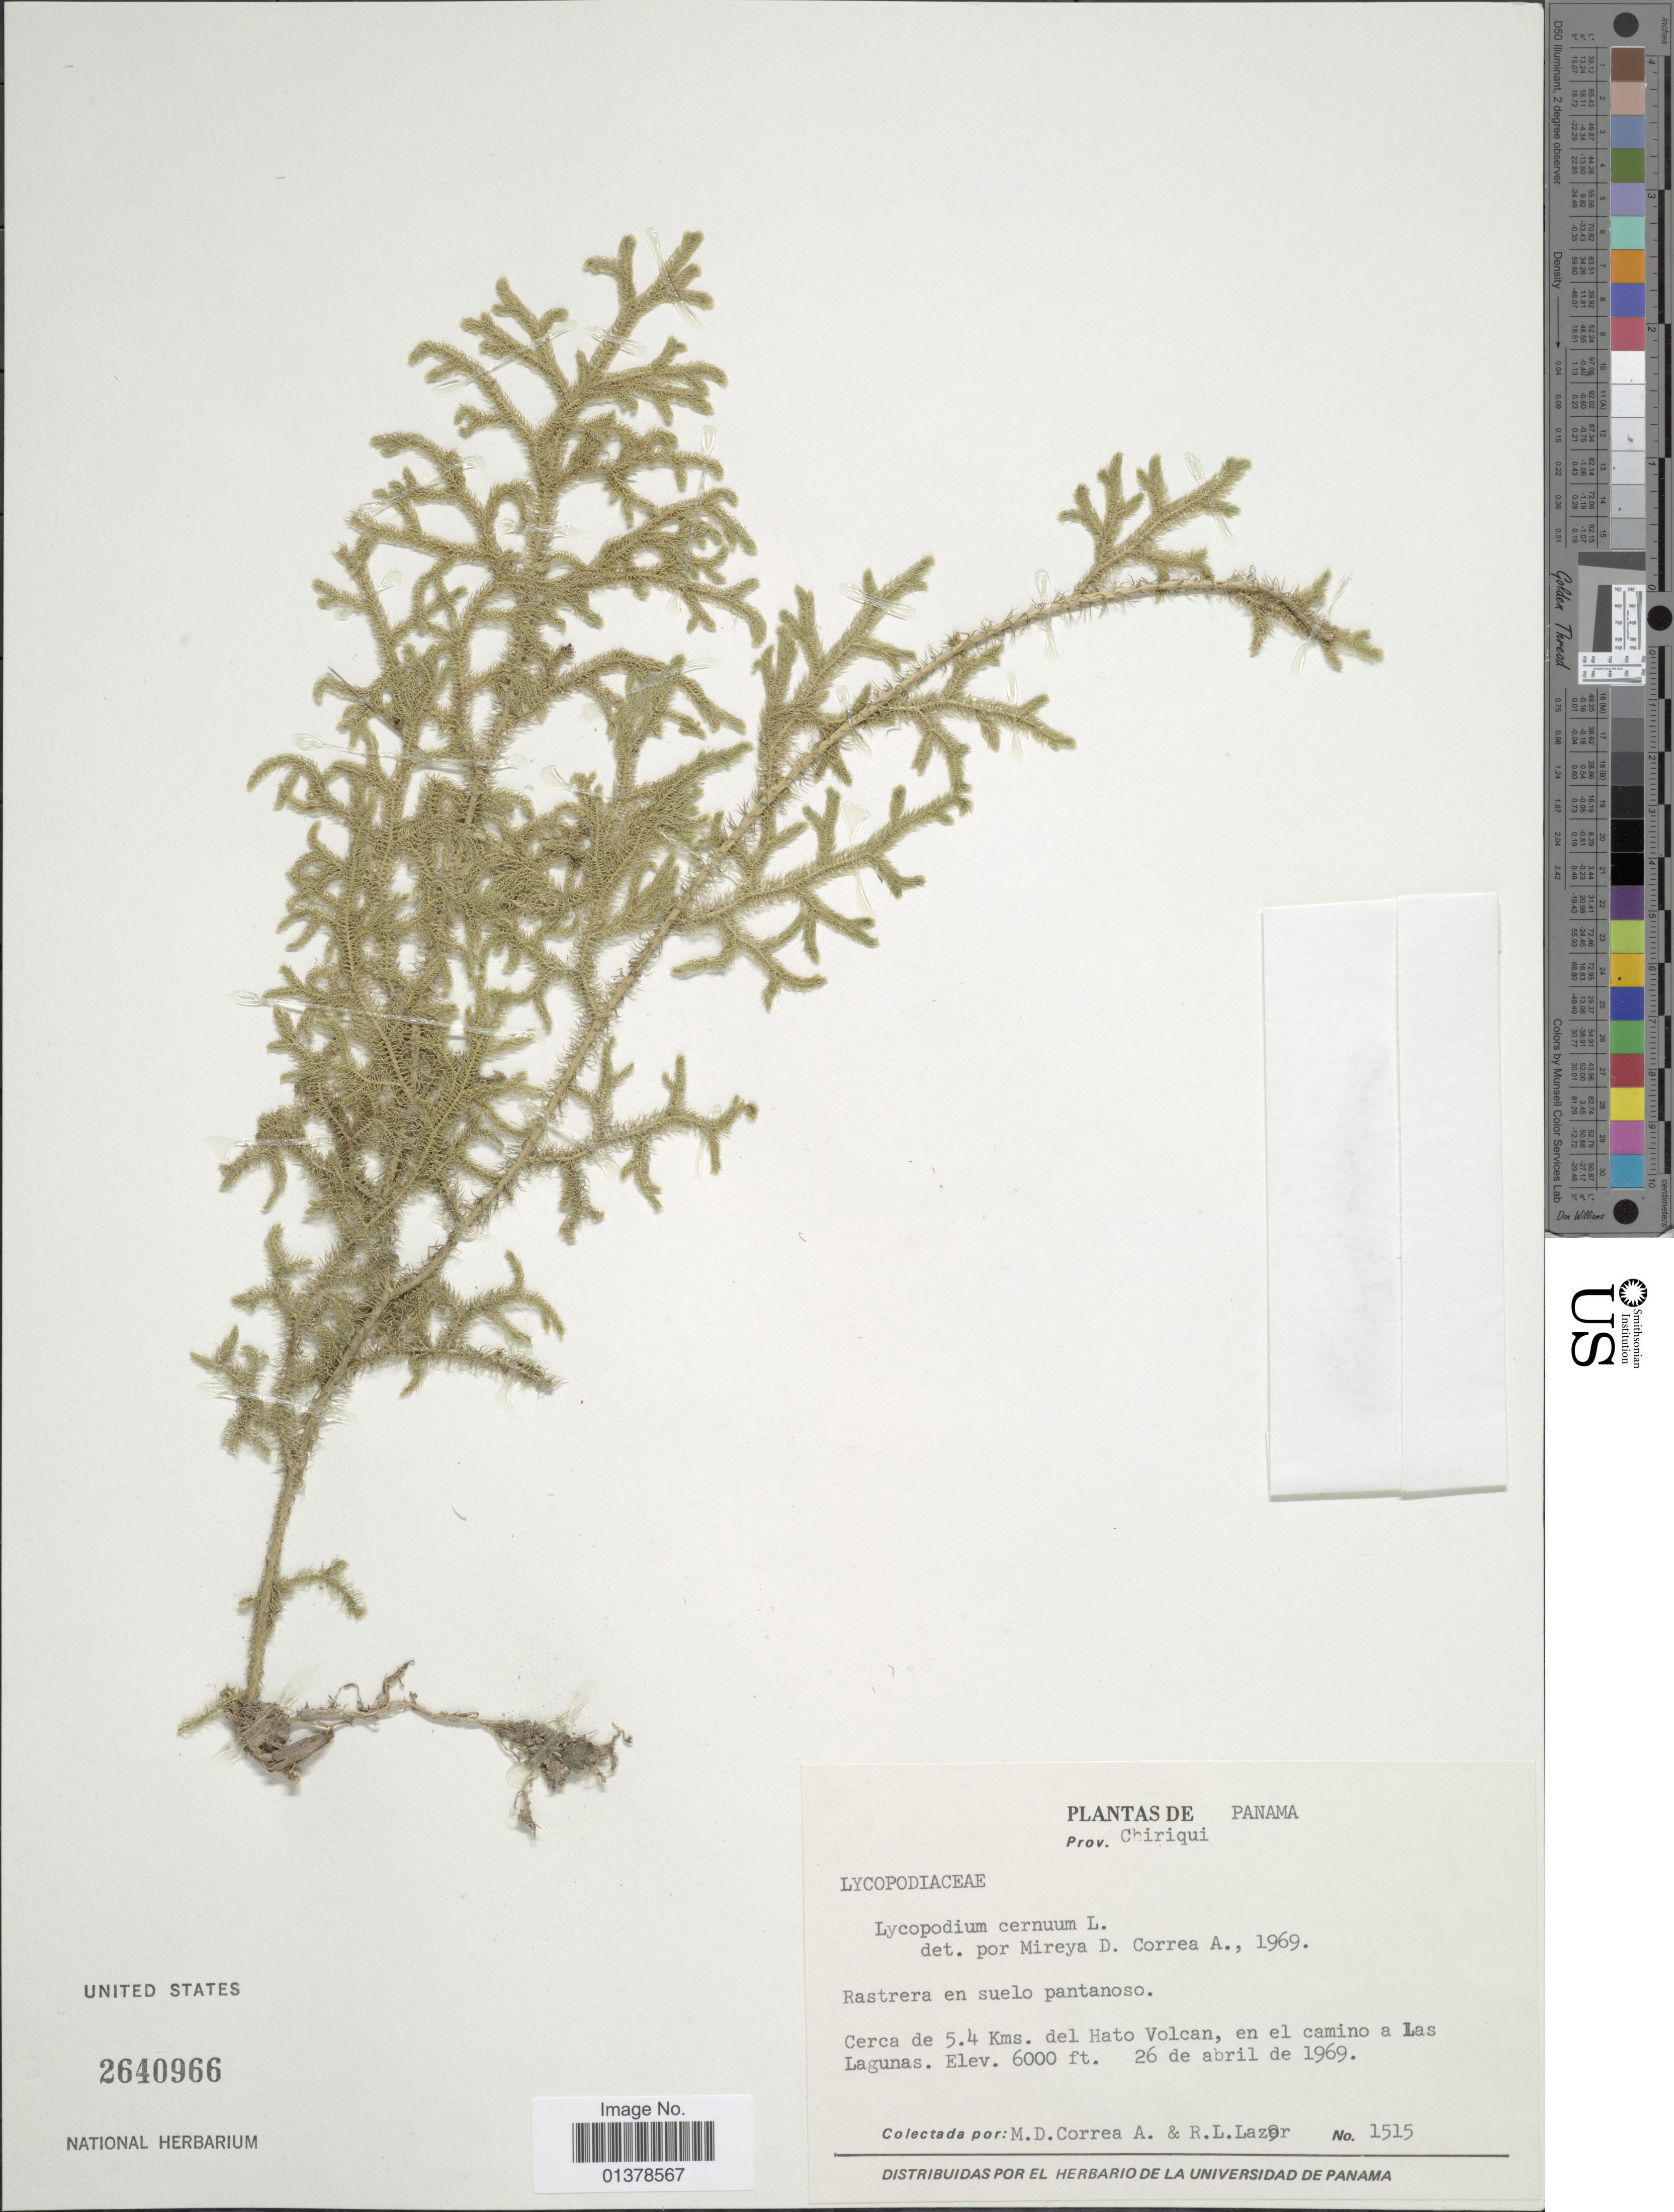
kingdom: Plantae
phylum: Tracheophyta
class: Lycopodiopsida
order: Lycopodiales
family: Lycopodiaceae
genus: Palhinhaea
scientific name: Palhinhaea cernua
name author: (L.) Vasc. & Franco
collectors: M. D. Corrêa-A. & R. L. Lazor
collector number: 1515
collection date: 1969-04-26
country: Panama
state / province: Chiriqui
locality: Rastrera en suelo pantanoso, Cerca de 5.4kms del Hato Volcan en el camino a Las Lagunas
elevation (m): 1829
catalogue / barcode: US 2640966